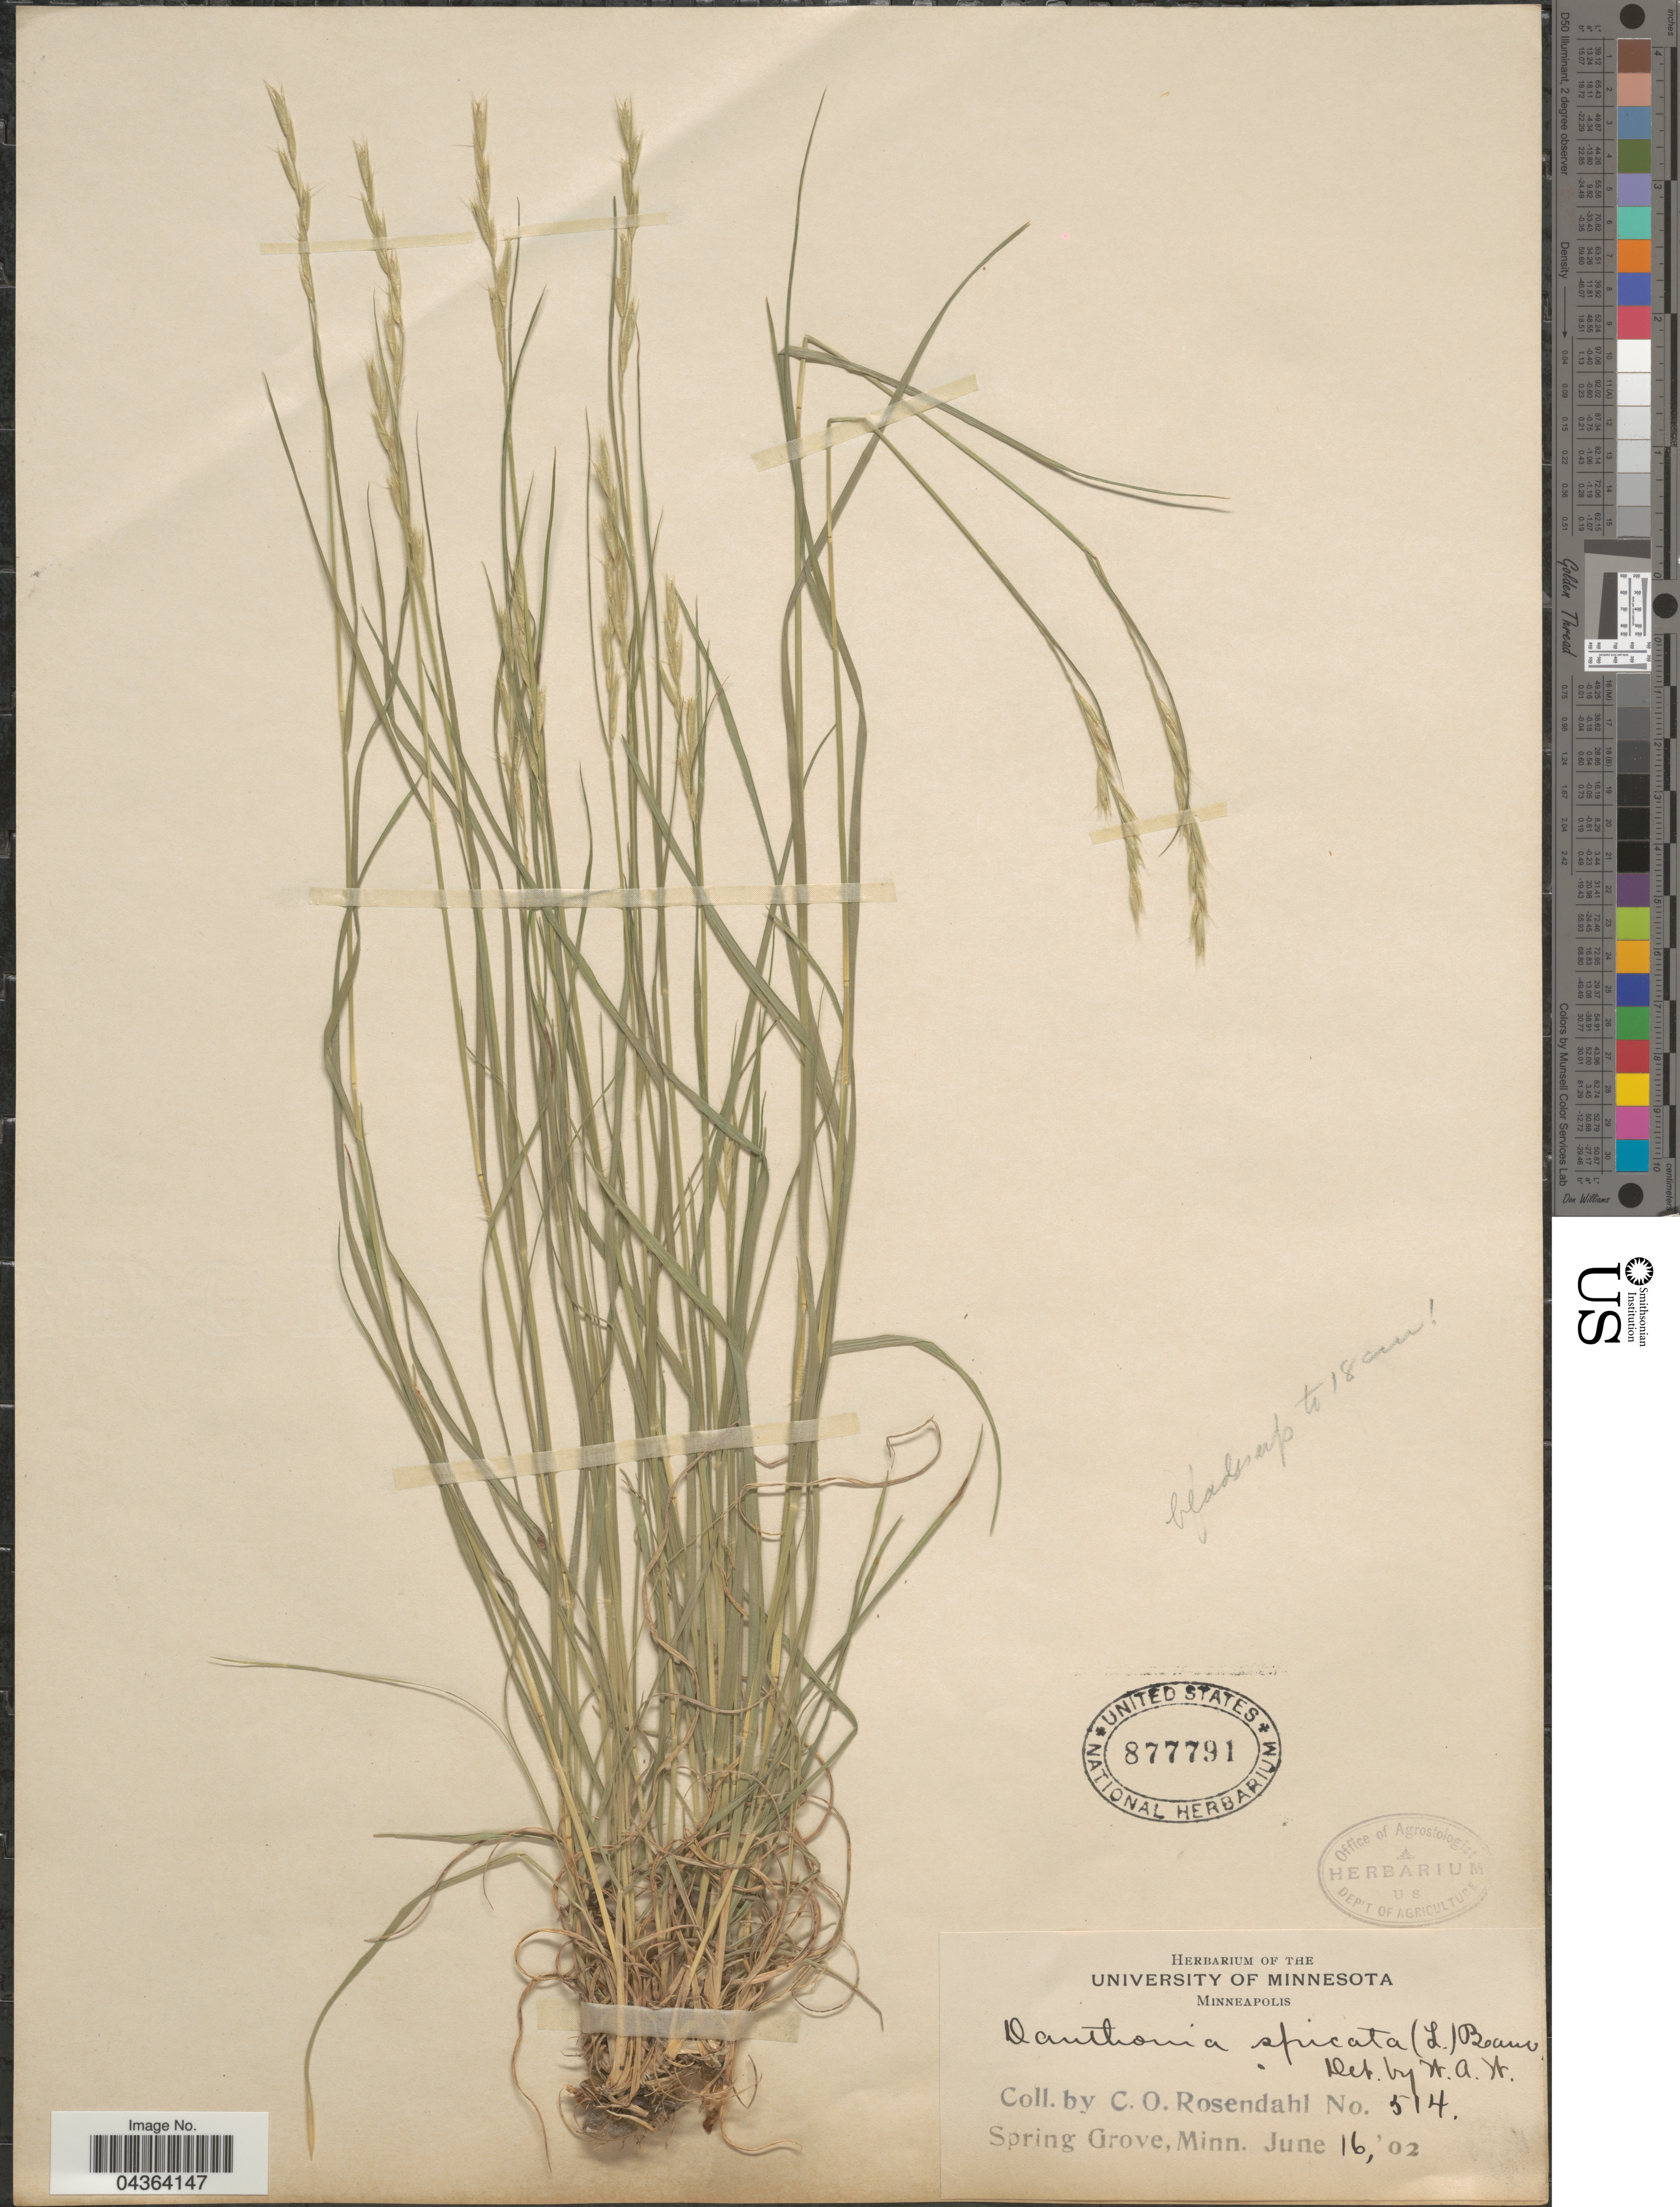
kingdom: Plantae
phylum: Tracheophyta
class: Liliopsida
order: Poales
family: Poaceae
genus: Danthonia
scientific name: Danthonia spicata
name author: (L.) P. Beauv. ex Roem. & Schult.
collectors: C. O. Rosendahl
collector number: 514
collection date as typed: Transcribed d/m/y: 16/6/2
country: United States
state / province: Minnesota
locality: Spring Grove.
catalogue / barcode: US 877791